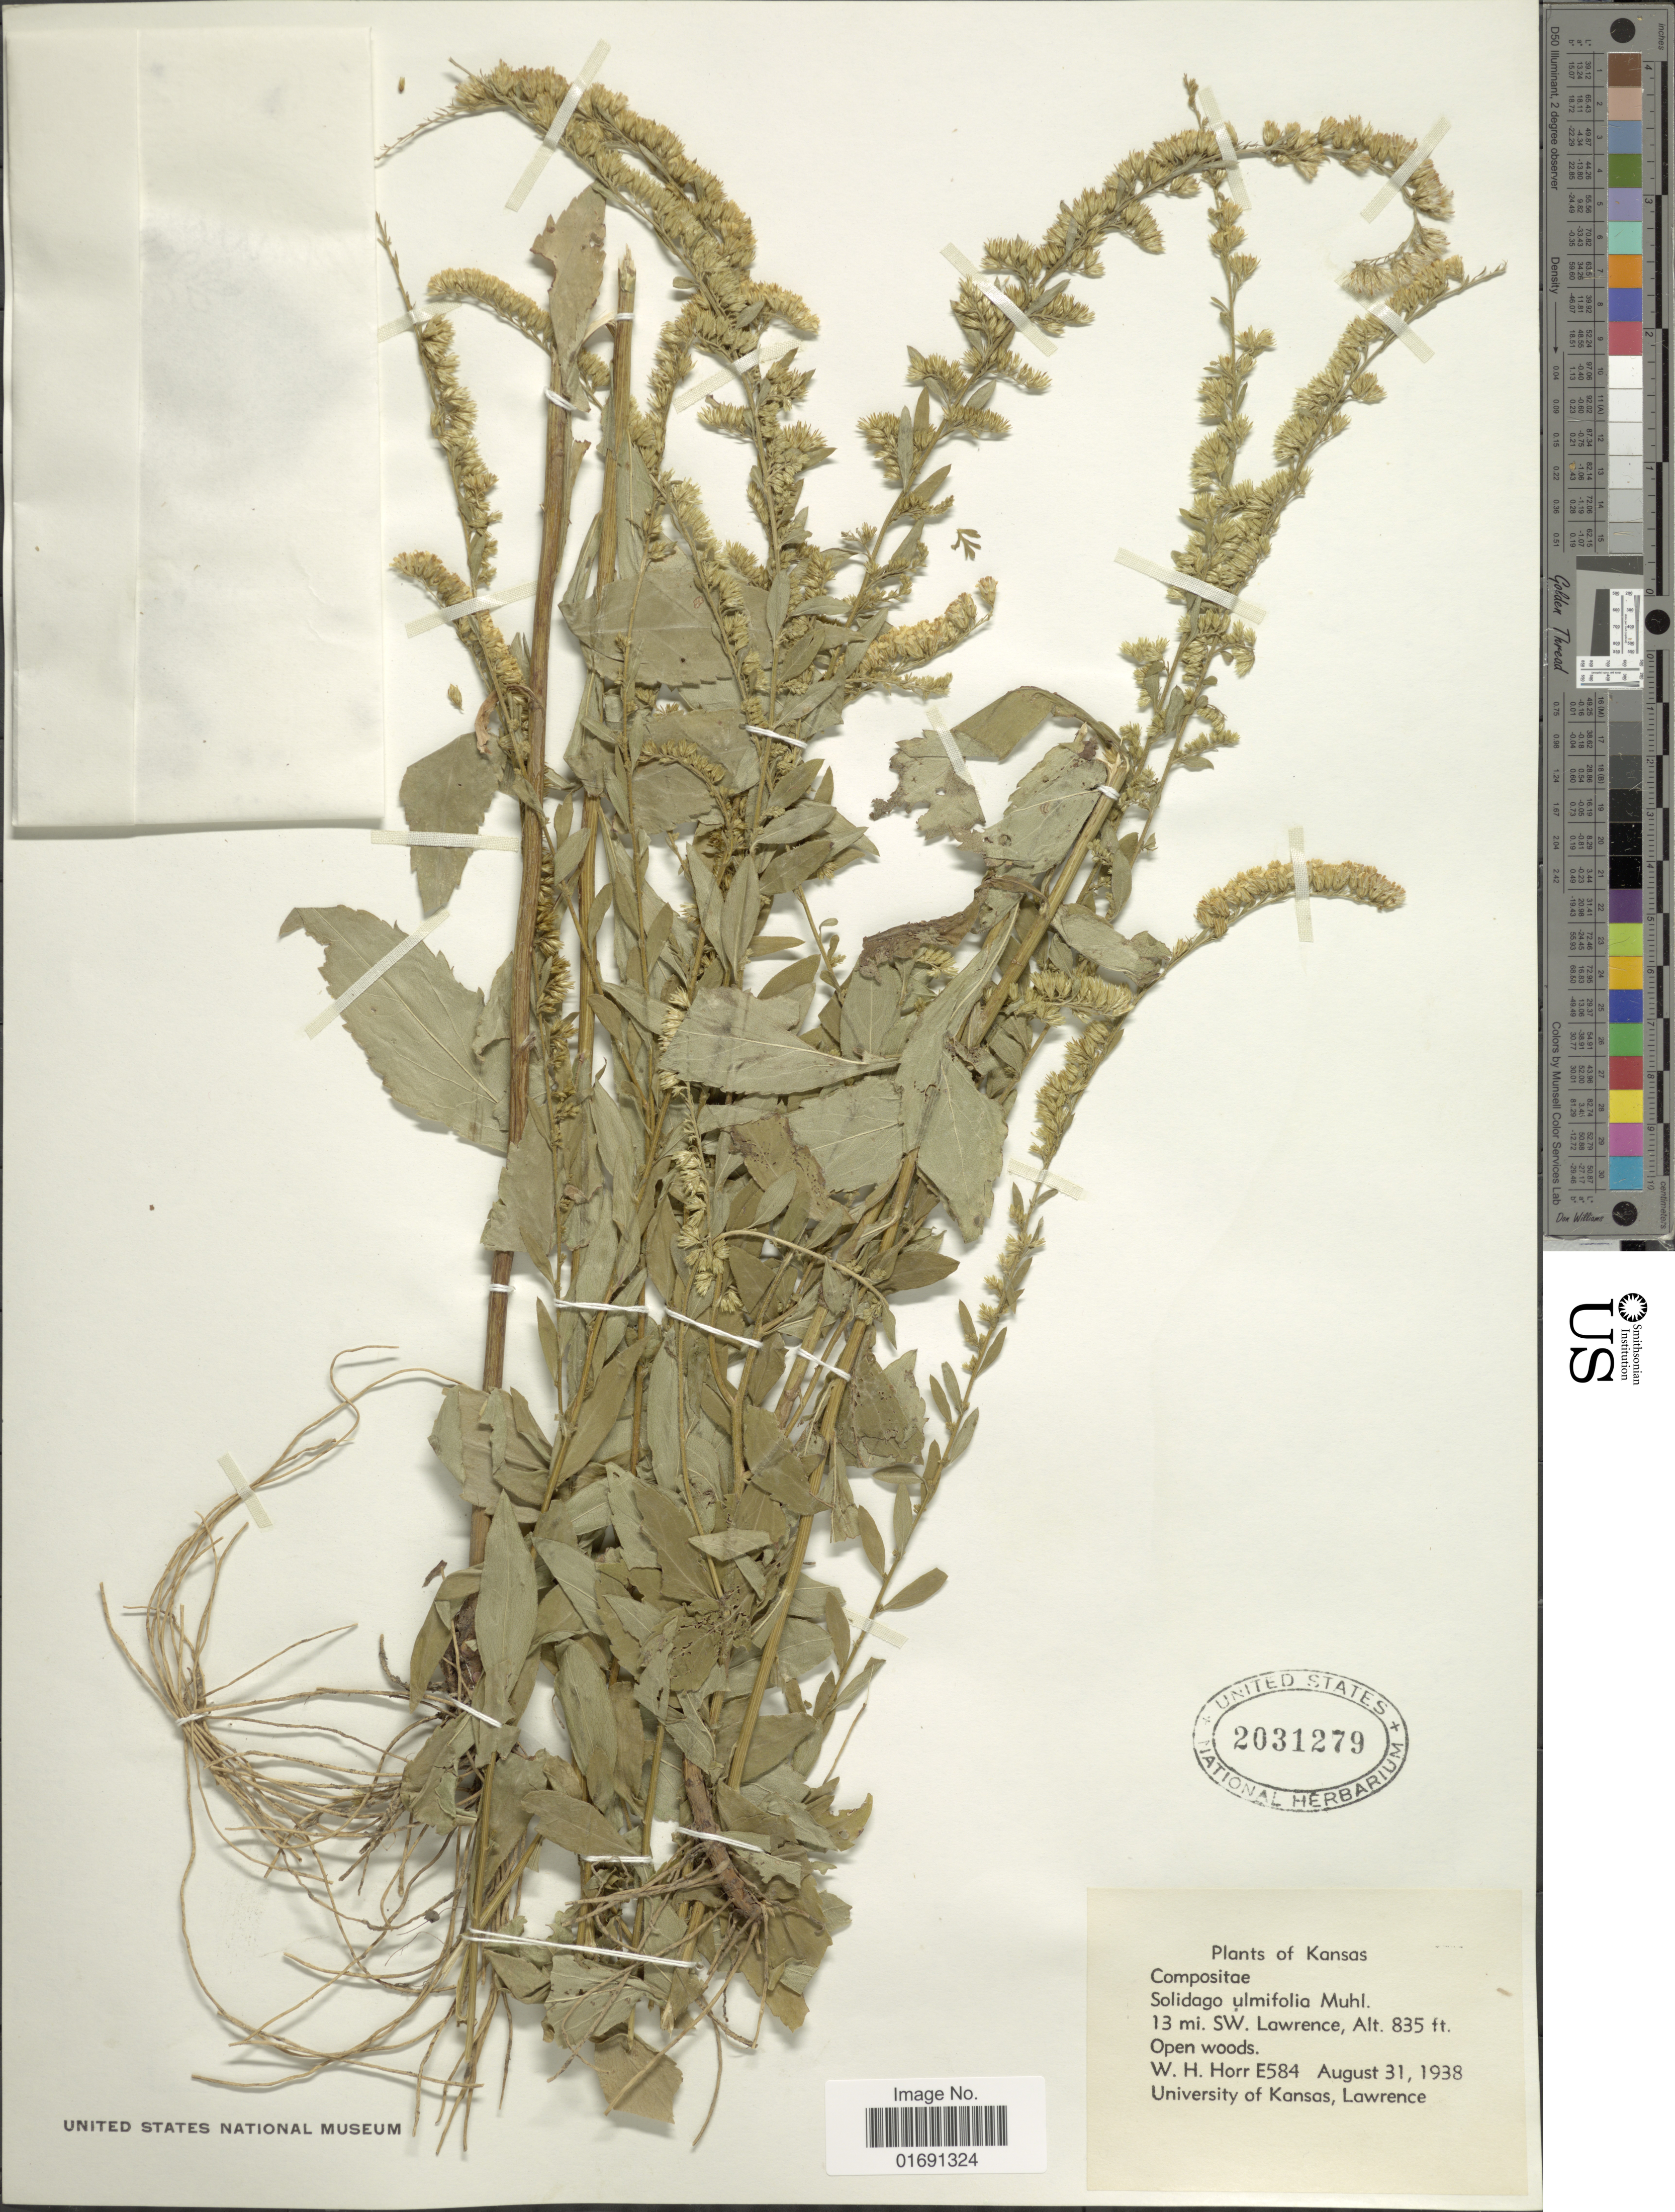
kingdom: Plantae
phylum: Tracheophyta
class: Magnoliopsida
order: Asterales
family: Asteraceae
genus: Solidago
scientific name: Solidago ulmifolia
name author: Muhl. ex Willd.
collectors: W. H. Horr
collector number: E584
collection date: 1938-08-31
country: United States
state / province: Kansas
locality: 13 mi. SW. Lawrence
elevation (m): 255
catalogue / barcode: US 2031279